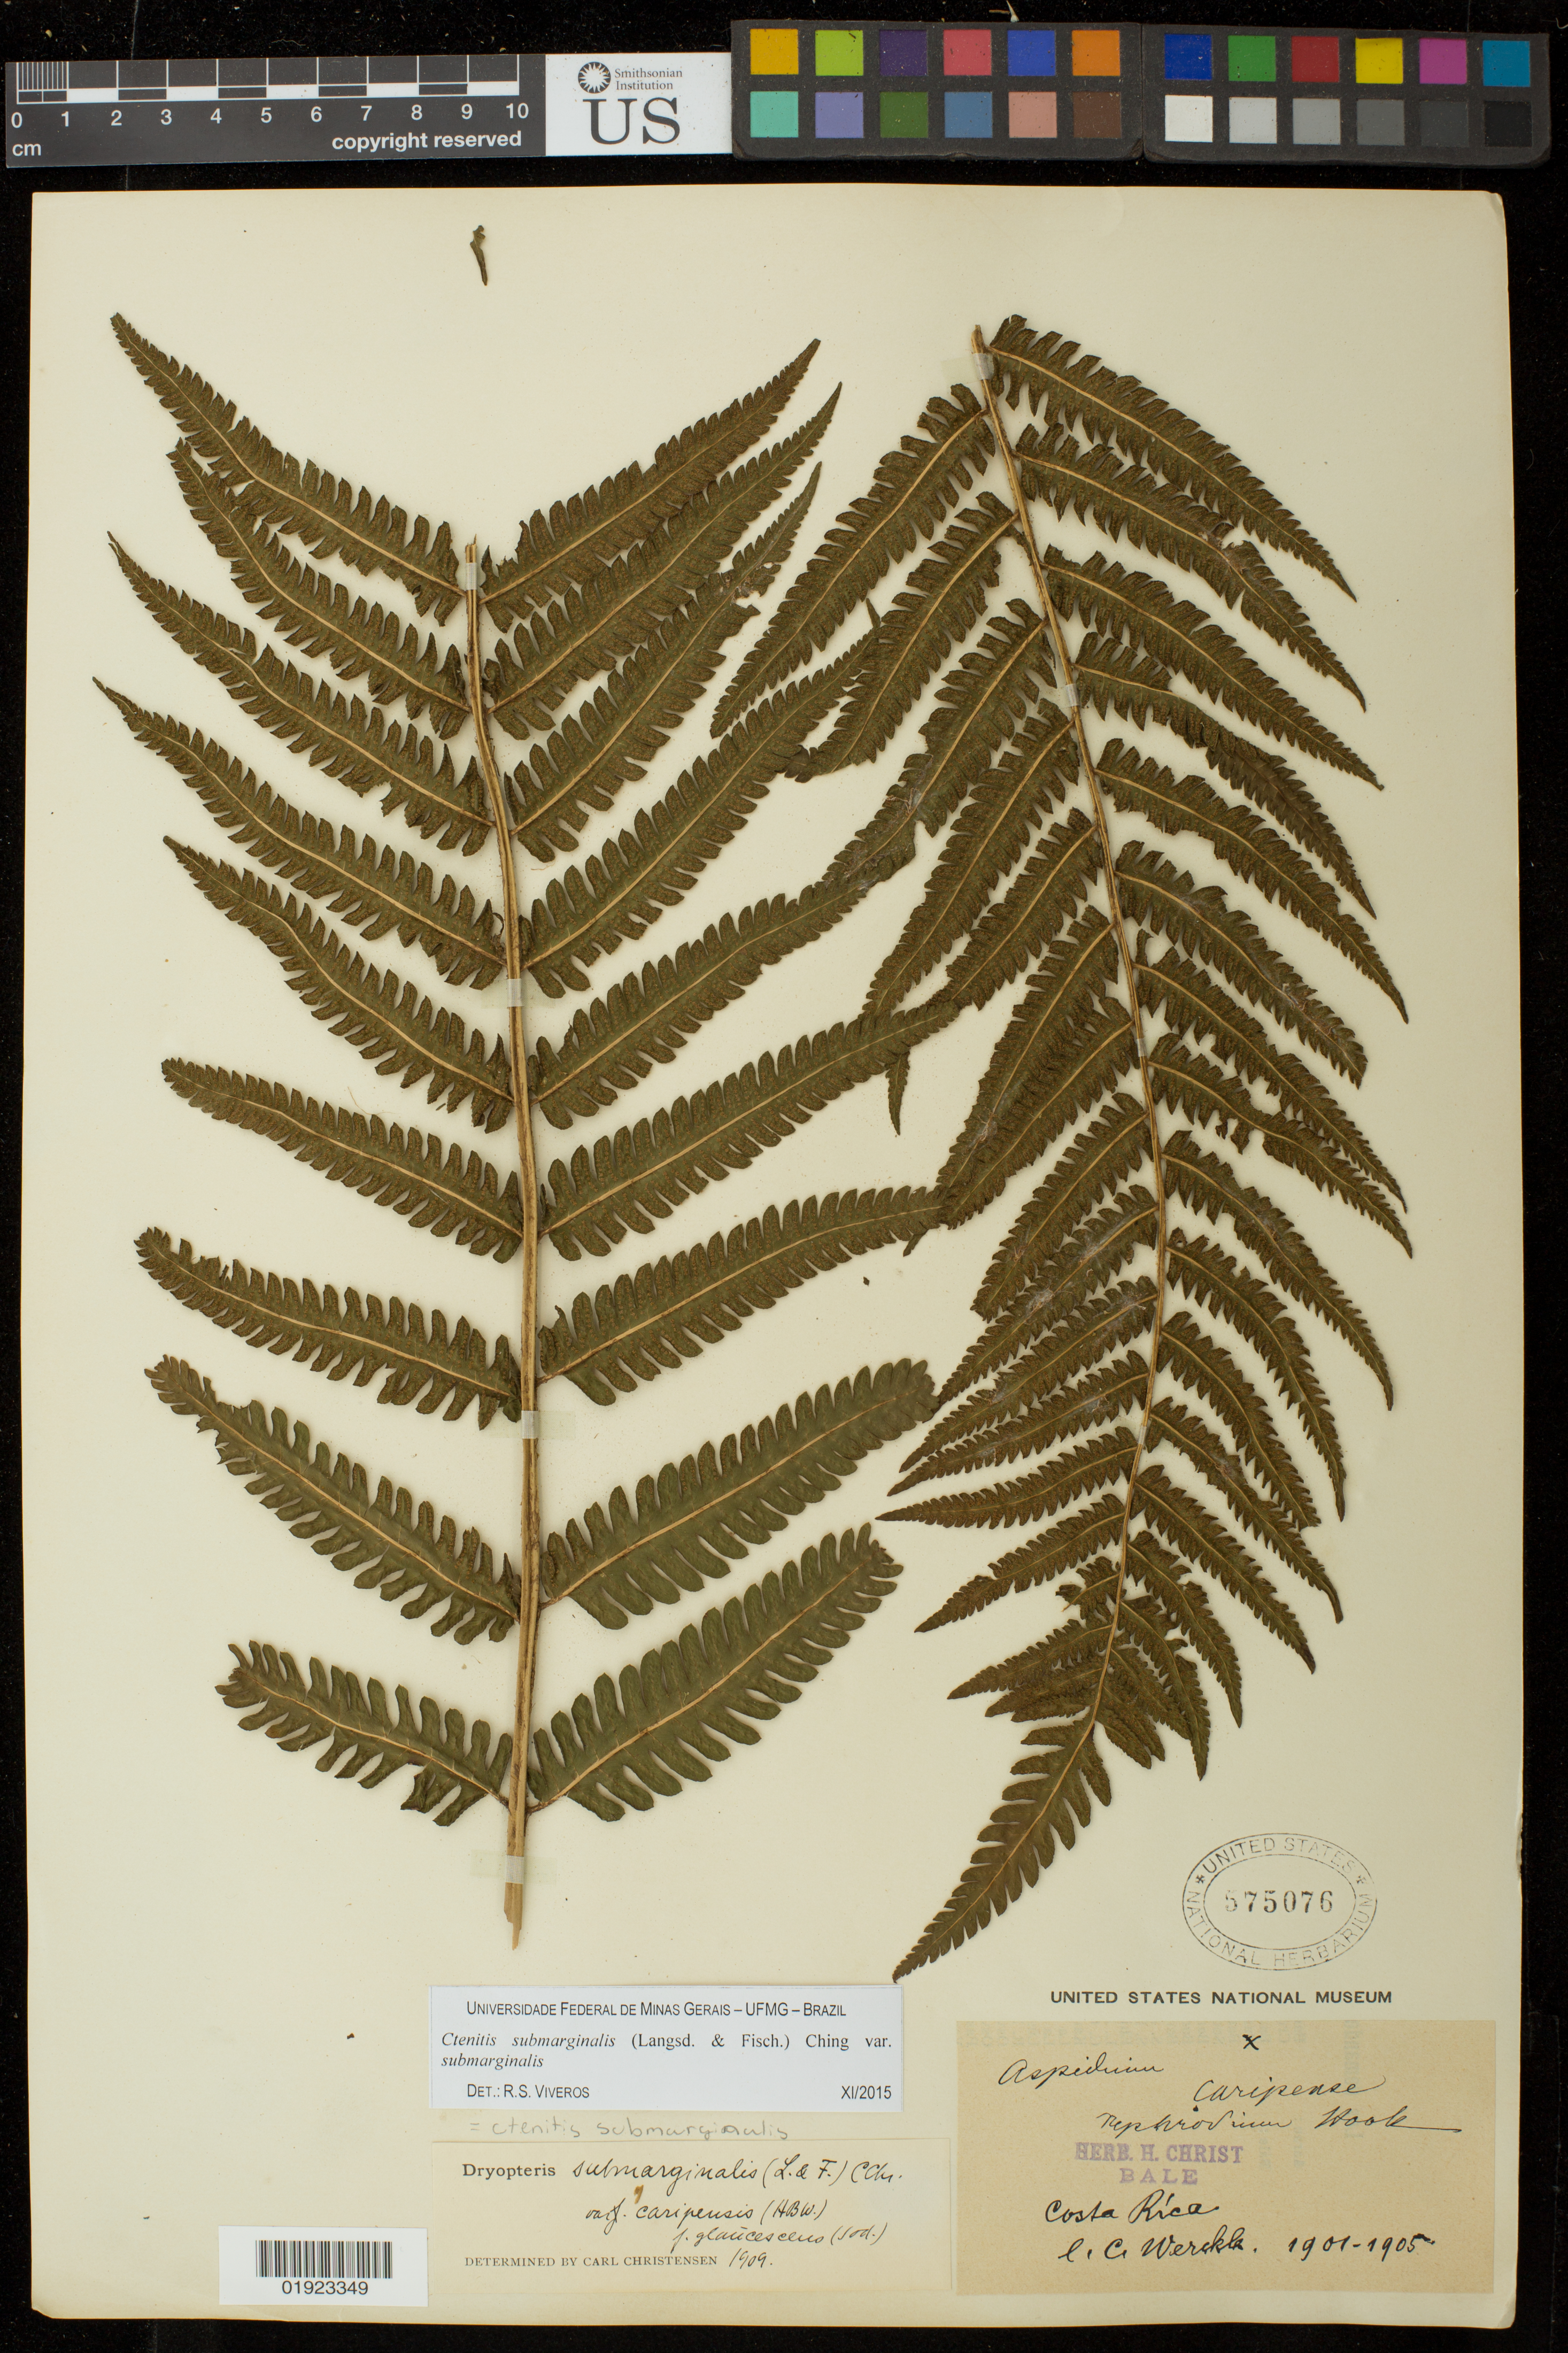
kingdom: Plantae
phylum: Tracheophyta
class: Polypodiopsida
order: Polypodiales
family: Dryopteridaceae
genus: Ctenitis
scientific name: Ctenitis submarginalis var. submarginalis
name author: (Langsd. & Fisch.) Ching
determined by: Viveros, R. S.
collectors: C. C Wercklé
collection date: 1901/1905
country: Costa Rica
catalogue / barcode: US 575076